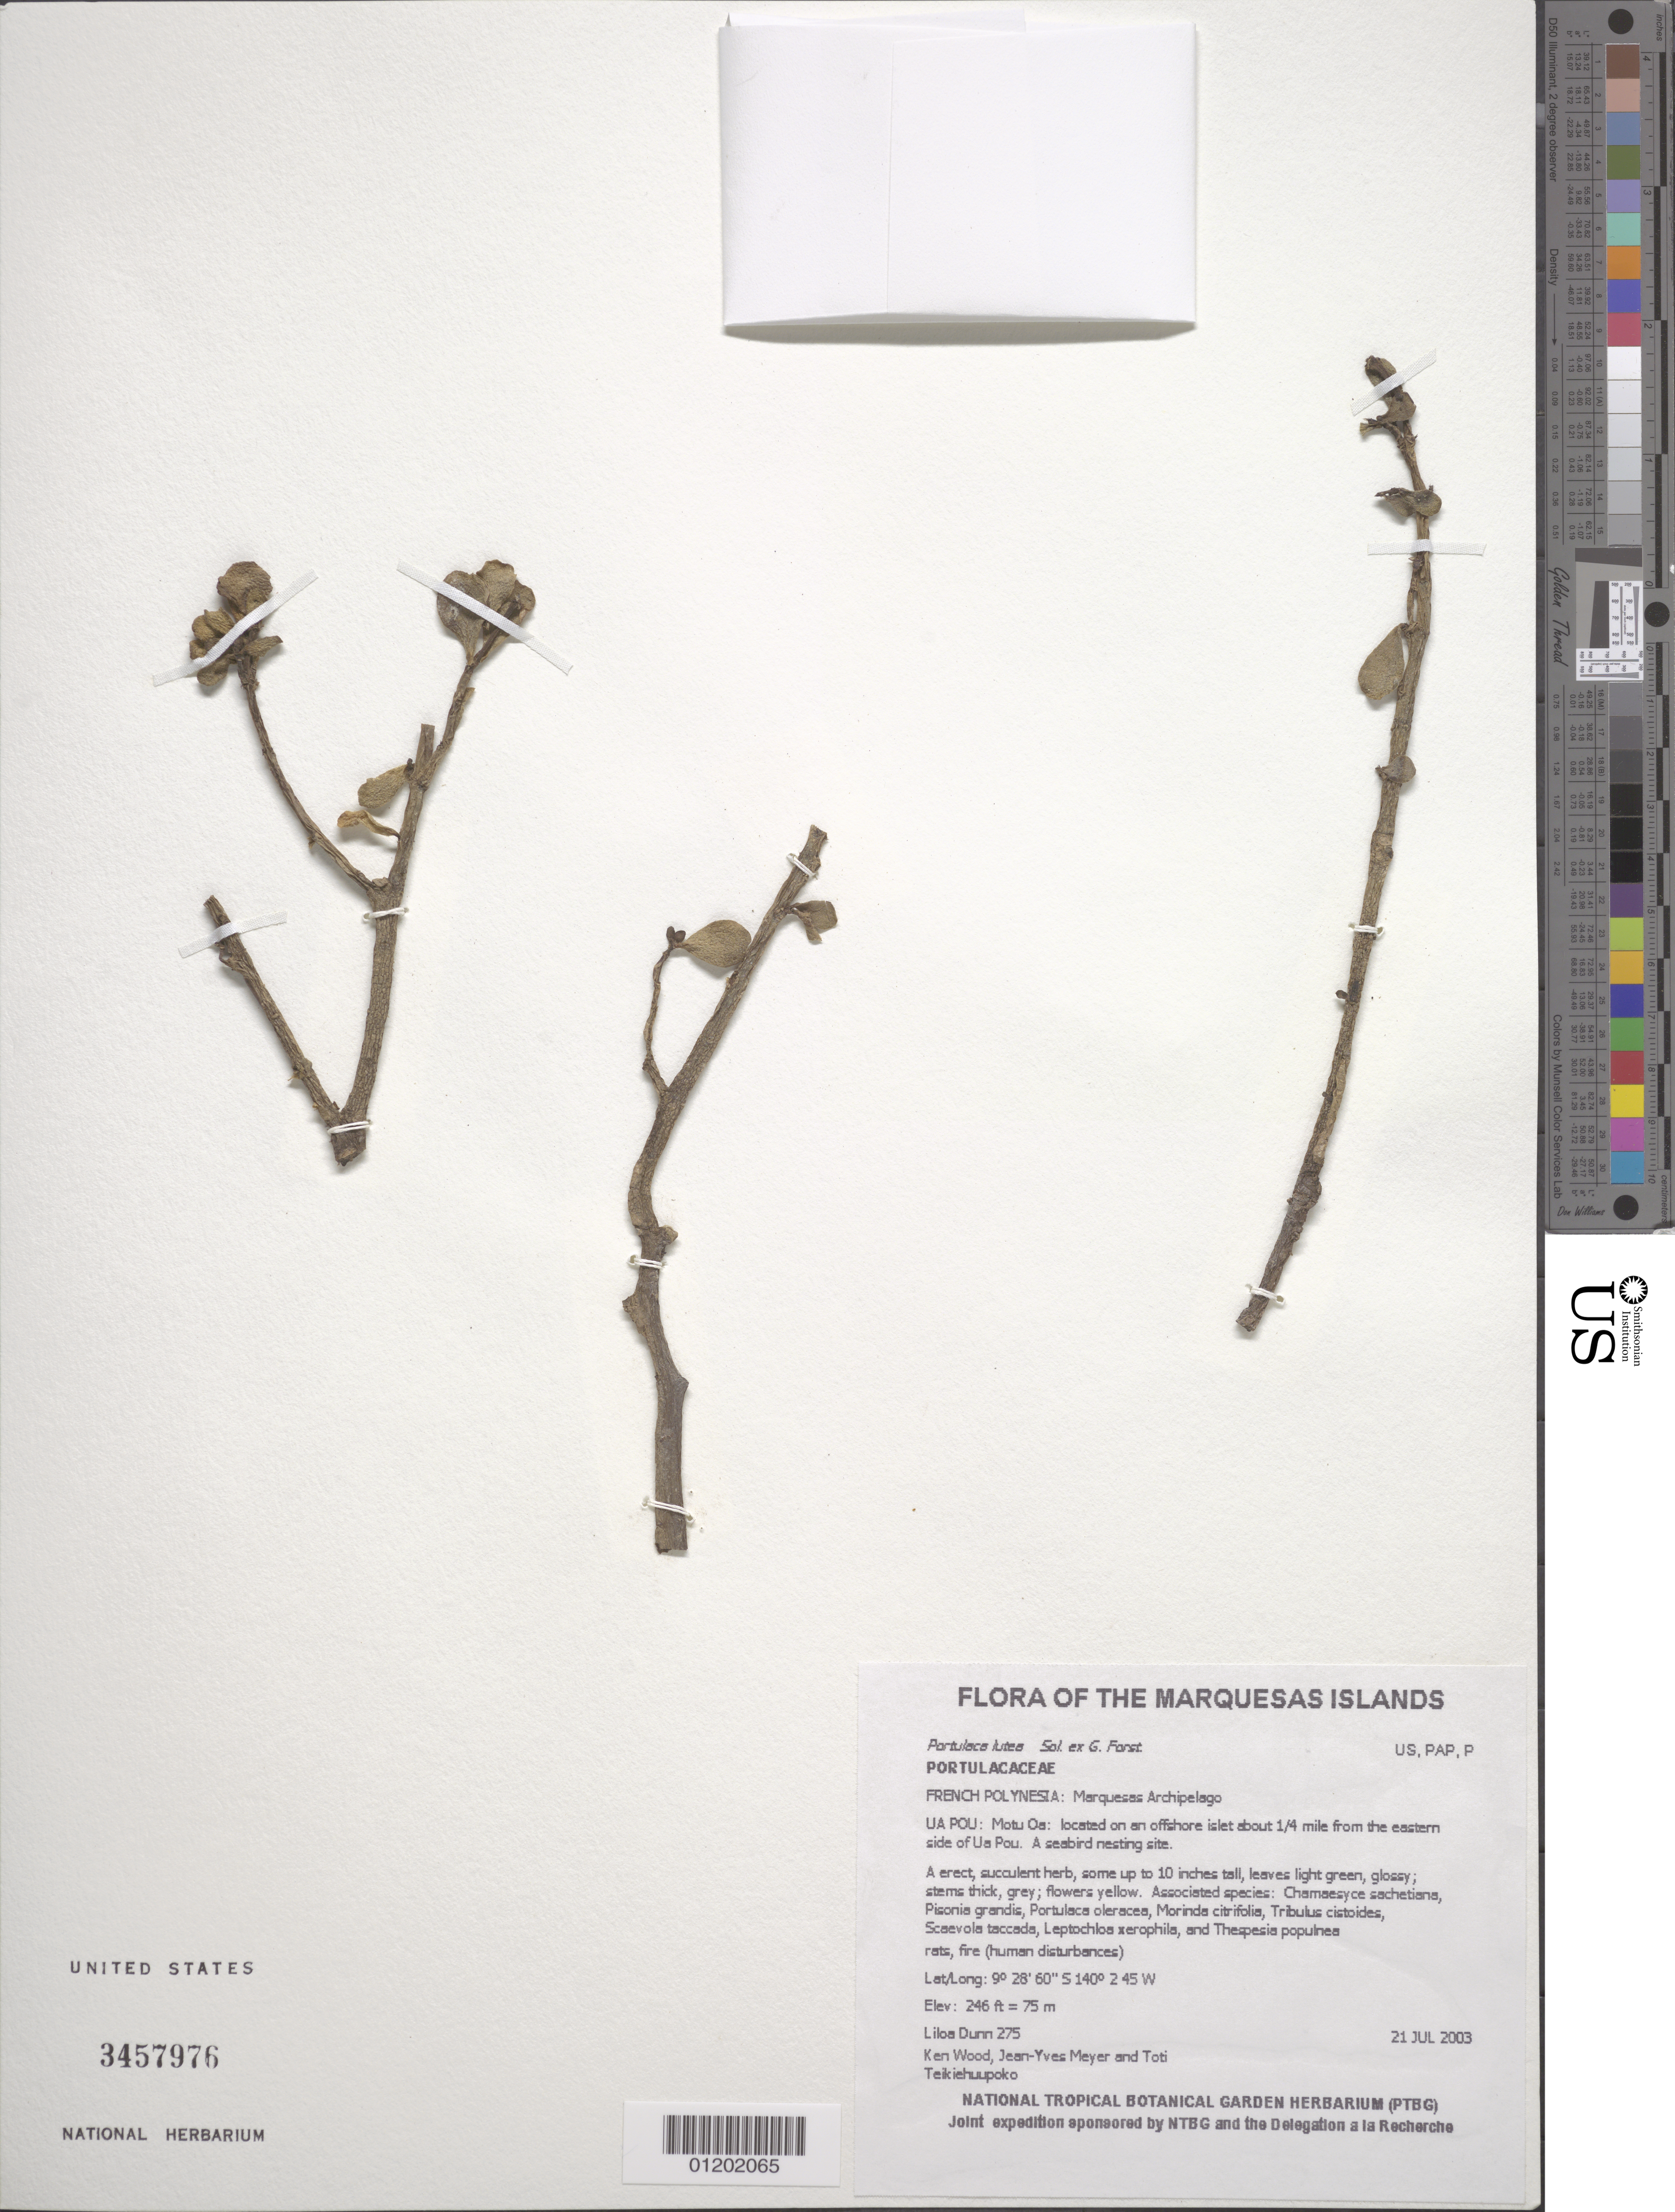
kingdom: Plantae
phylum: Tracheophyta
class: Magnoliopsida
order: Caryophyllales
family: Portulacaceae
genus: Portulaca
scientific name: Portulaca lutea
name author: Sol. ex G. Forst.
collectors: L. Dunn, K. R. Wood, J.-Y. Meyer & T. Teikiehuupoo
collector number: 275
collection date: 2003-07-21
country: French Polynesia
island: Ua Pou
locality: Motu Oa: located on an offshore islet about 1/4 mile from the eastern side of Ua Pou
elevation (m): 75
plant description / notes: Rats, fire (human disturbances)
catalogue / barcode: US 3457976